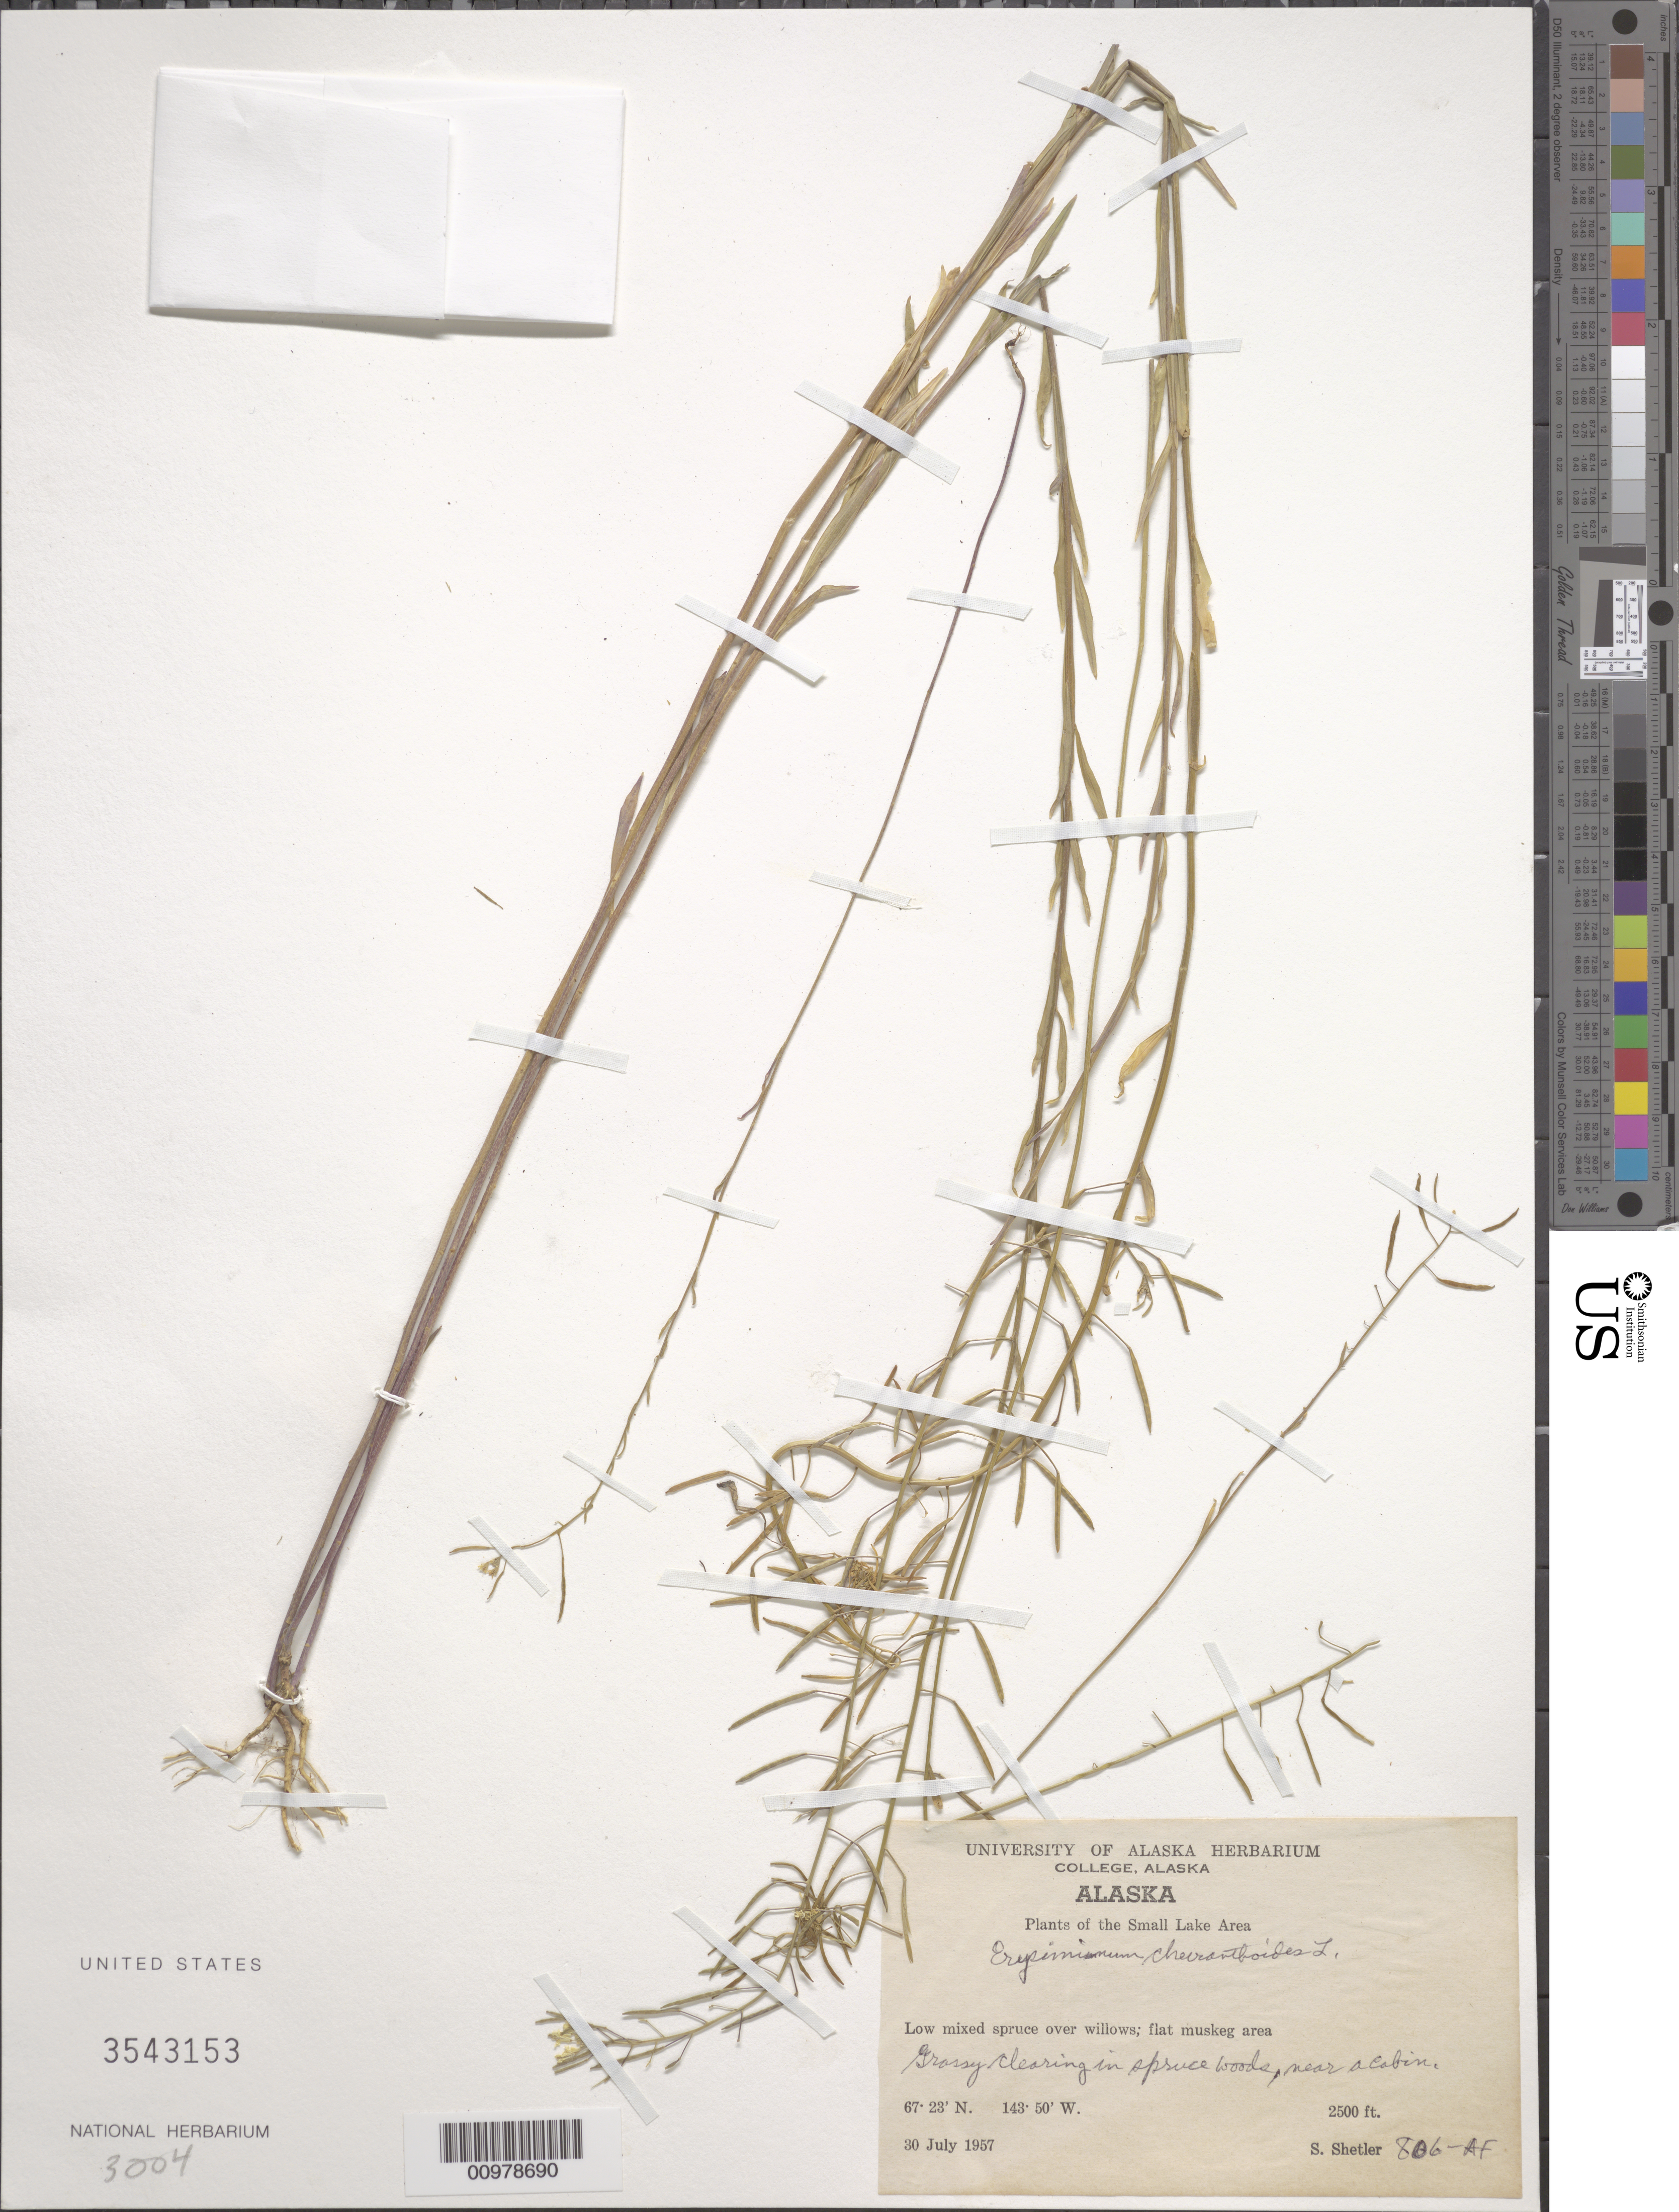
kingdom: Plantae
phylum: Tracheophyta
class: Magnoliopsida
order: Brassicales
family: Brassicaceae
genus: Erysimum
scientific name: Erysimum cheiranthoides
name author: L.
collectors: S. Shetler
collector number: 806-AF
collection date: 1957-07-30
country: United States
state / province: Alaska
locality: Small Lake Area. Near a cabin.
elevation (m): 762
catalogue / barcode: US 3543153